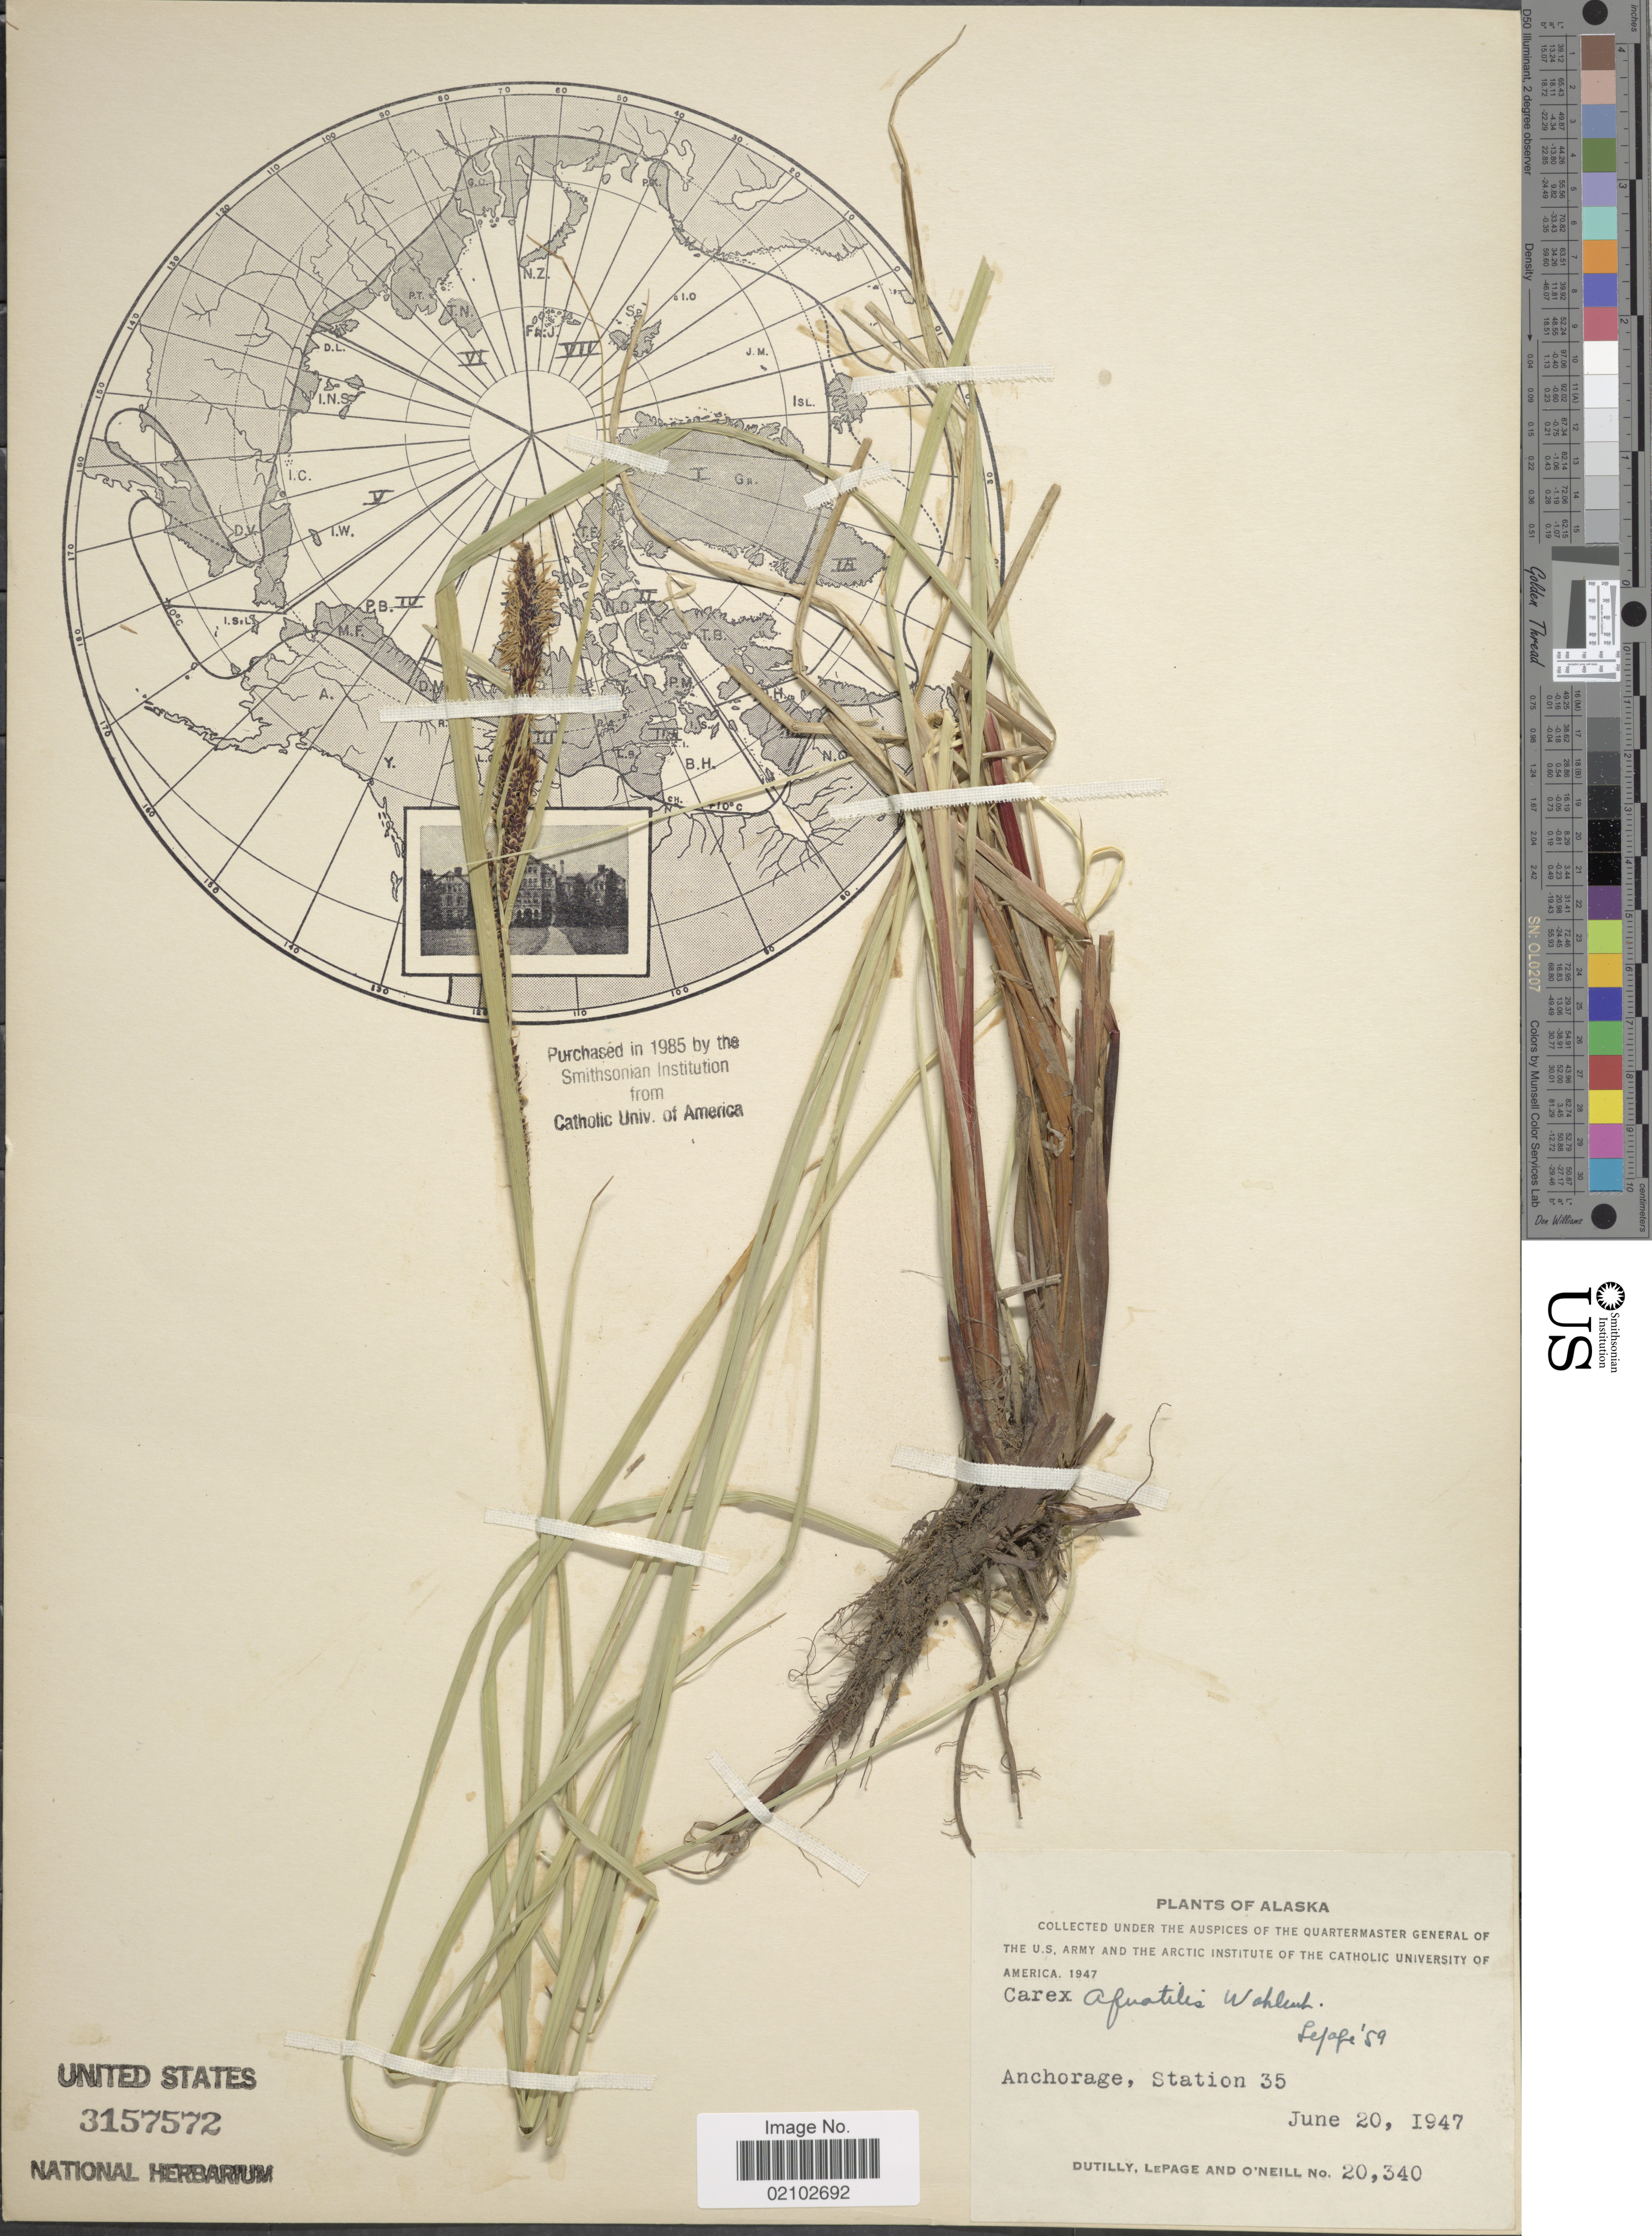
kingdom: Plantae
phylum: Tracheophyta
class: Liliopsida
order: Poales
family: Cyperaceae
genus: Carex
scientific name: Carex aquatilis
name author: Wahlenb.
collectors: -. Dutilly, -. LePage & -. O'Neill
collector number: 20340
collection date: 1947-06-20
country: United States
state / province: Alaska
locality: Anchorage, Station 35.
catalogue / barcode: US 3157572